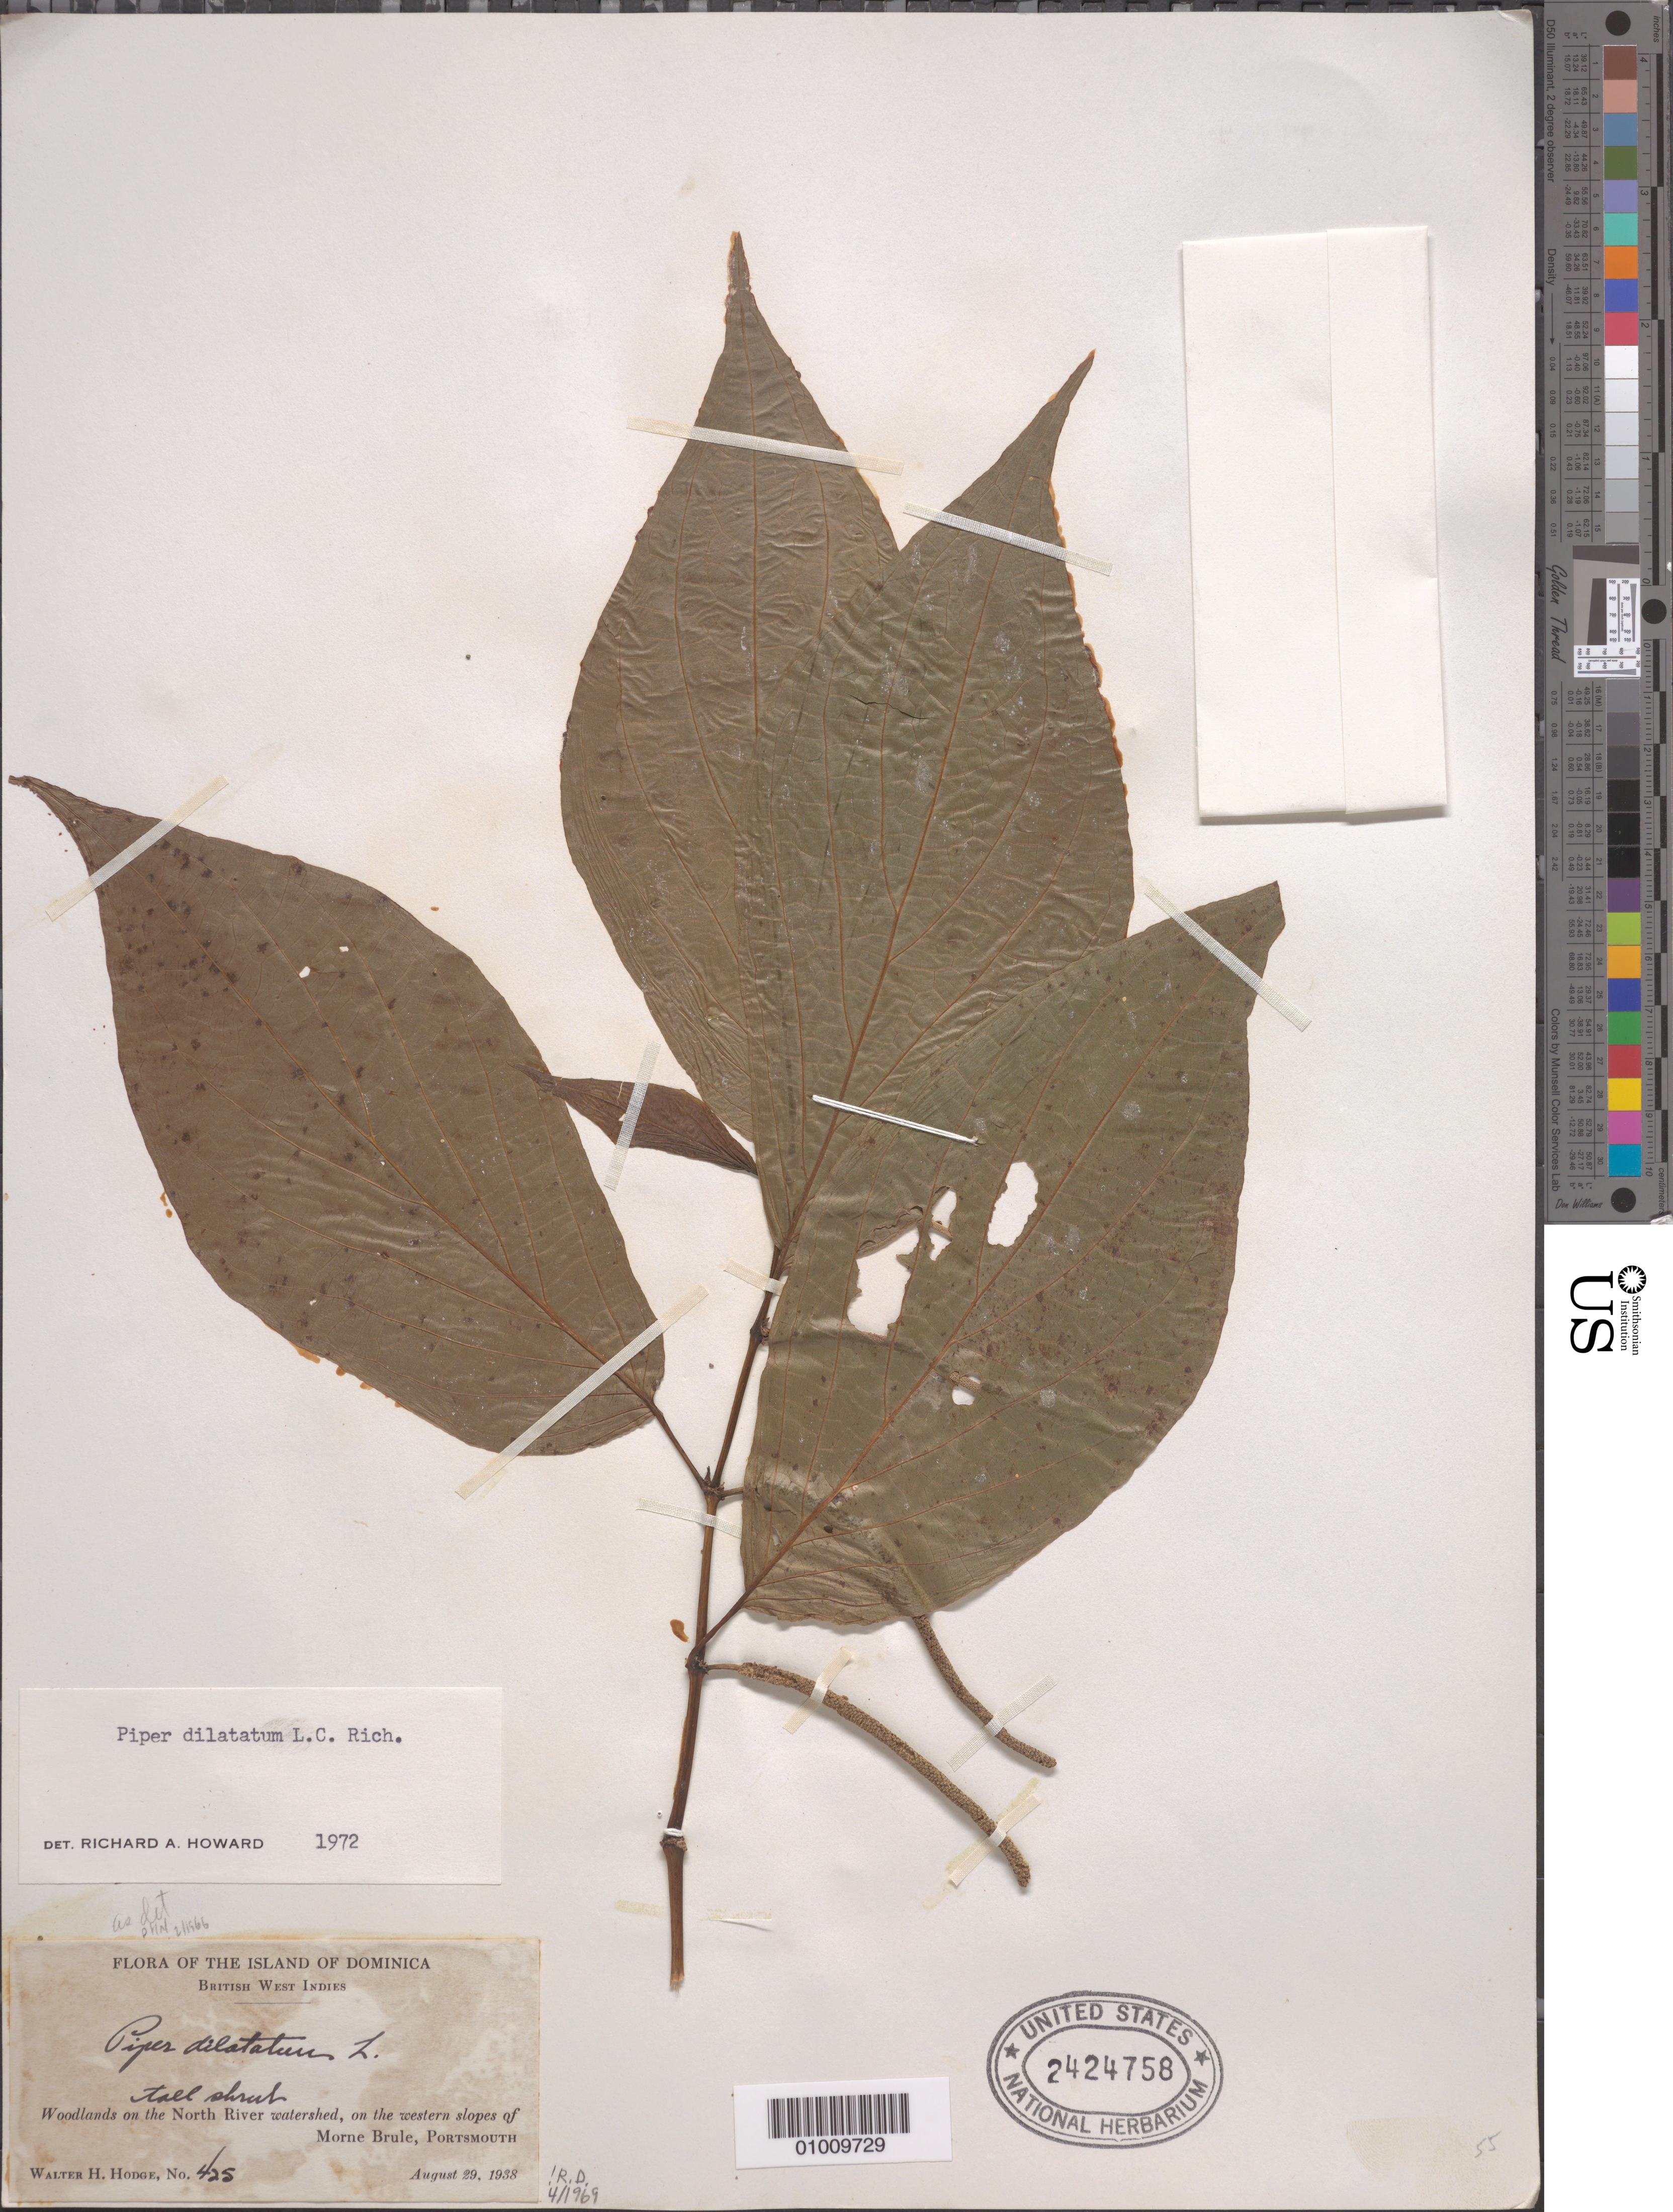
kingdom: Plantae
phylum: Tracheophyta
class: Magnoliopsida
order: Piperales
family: Piperaceae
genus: Piper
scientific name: Piper dilatatum var. dilatatum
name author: Rich.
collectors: W. Hodge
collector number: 425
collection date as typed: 29 Apr 1938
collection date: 1938-04-29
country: Dominica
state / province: St. John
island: Dominica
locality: Woodlands on the North River Watershed, on the slopes of Mourne Brule, Portsmouth.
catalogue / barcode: US 2424758